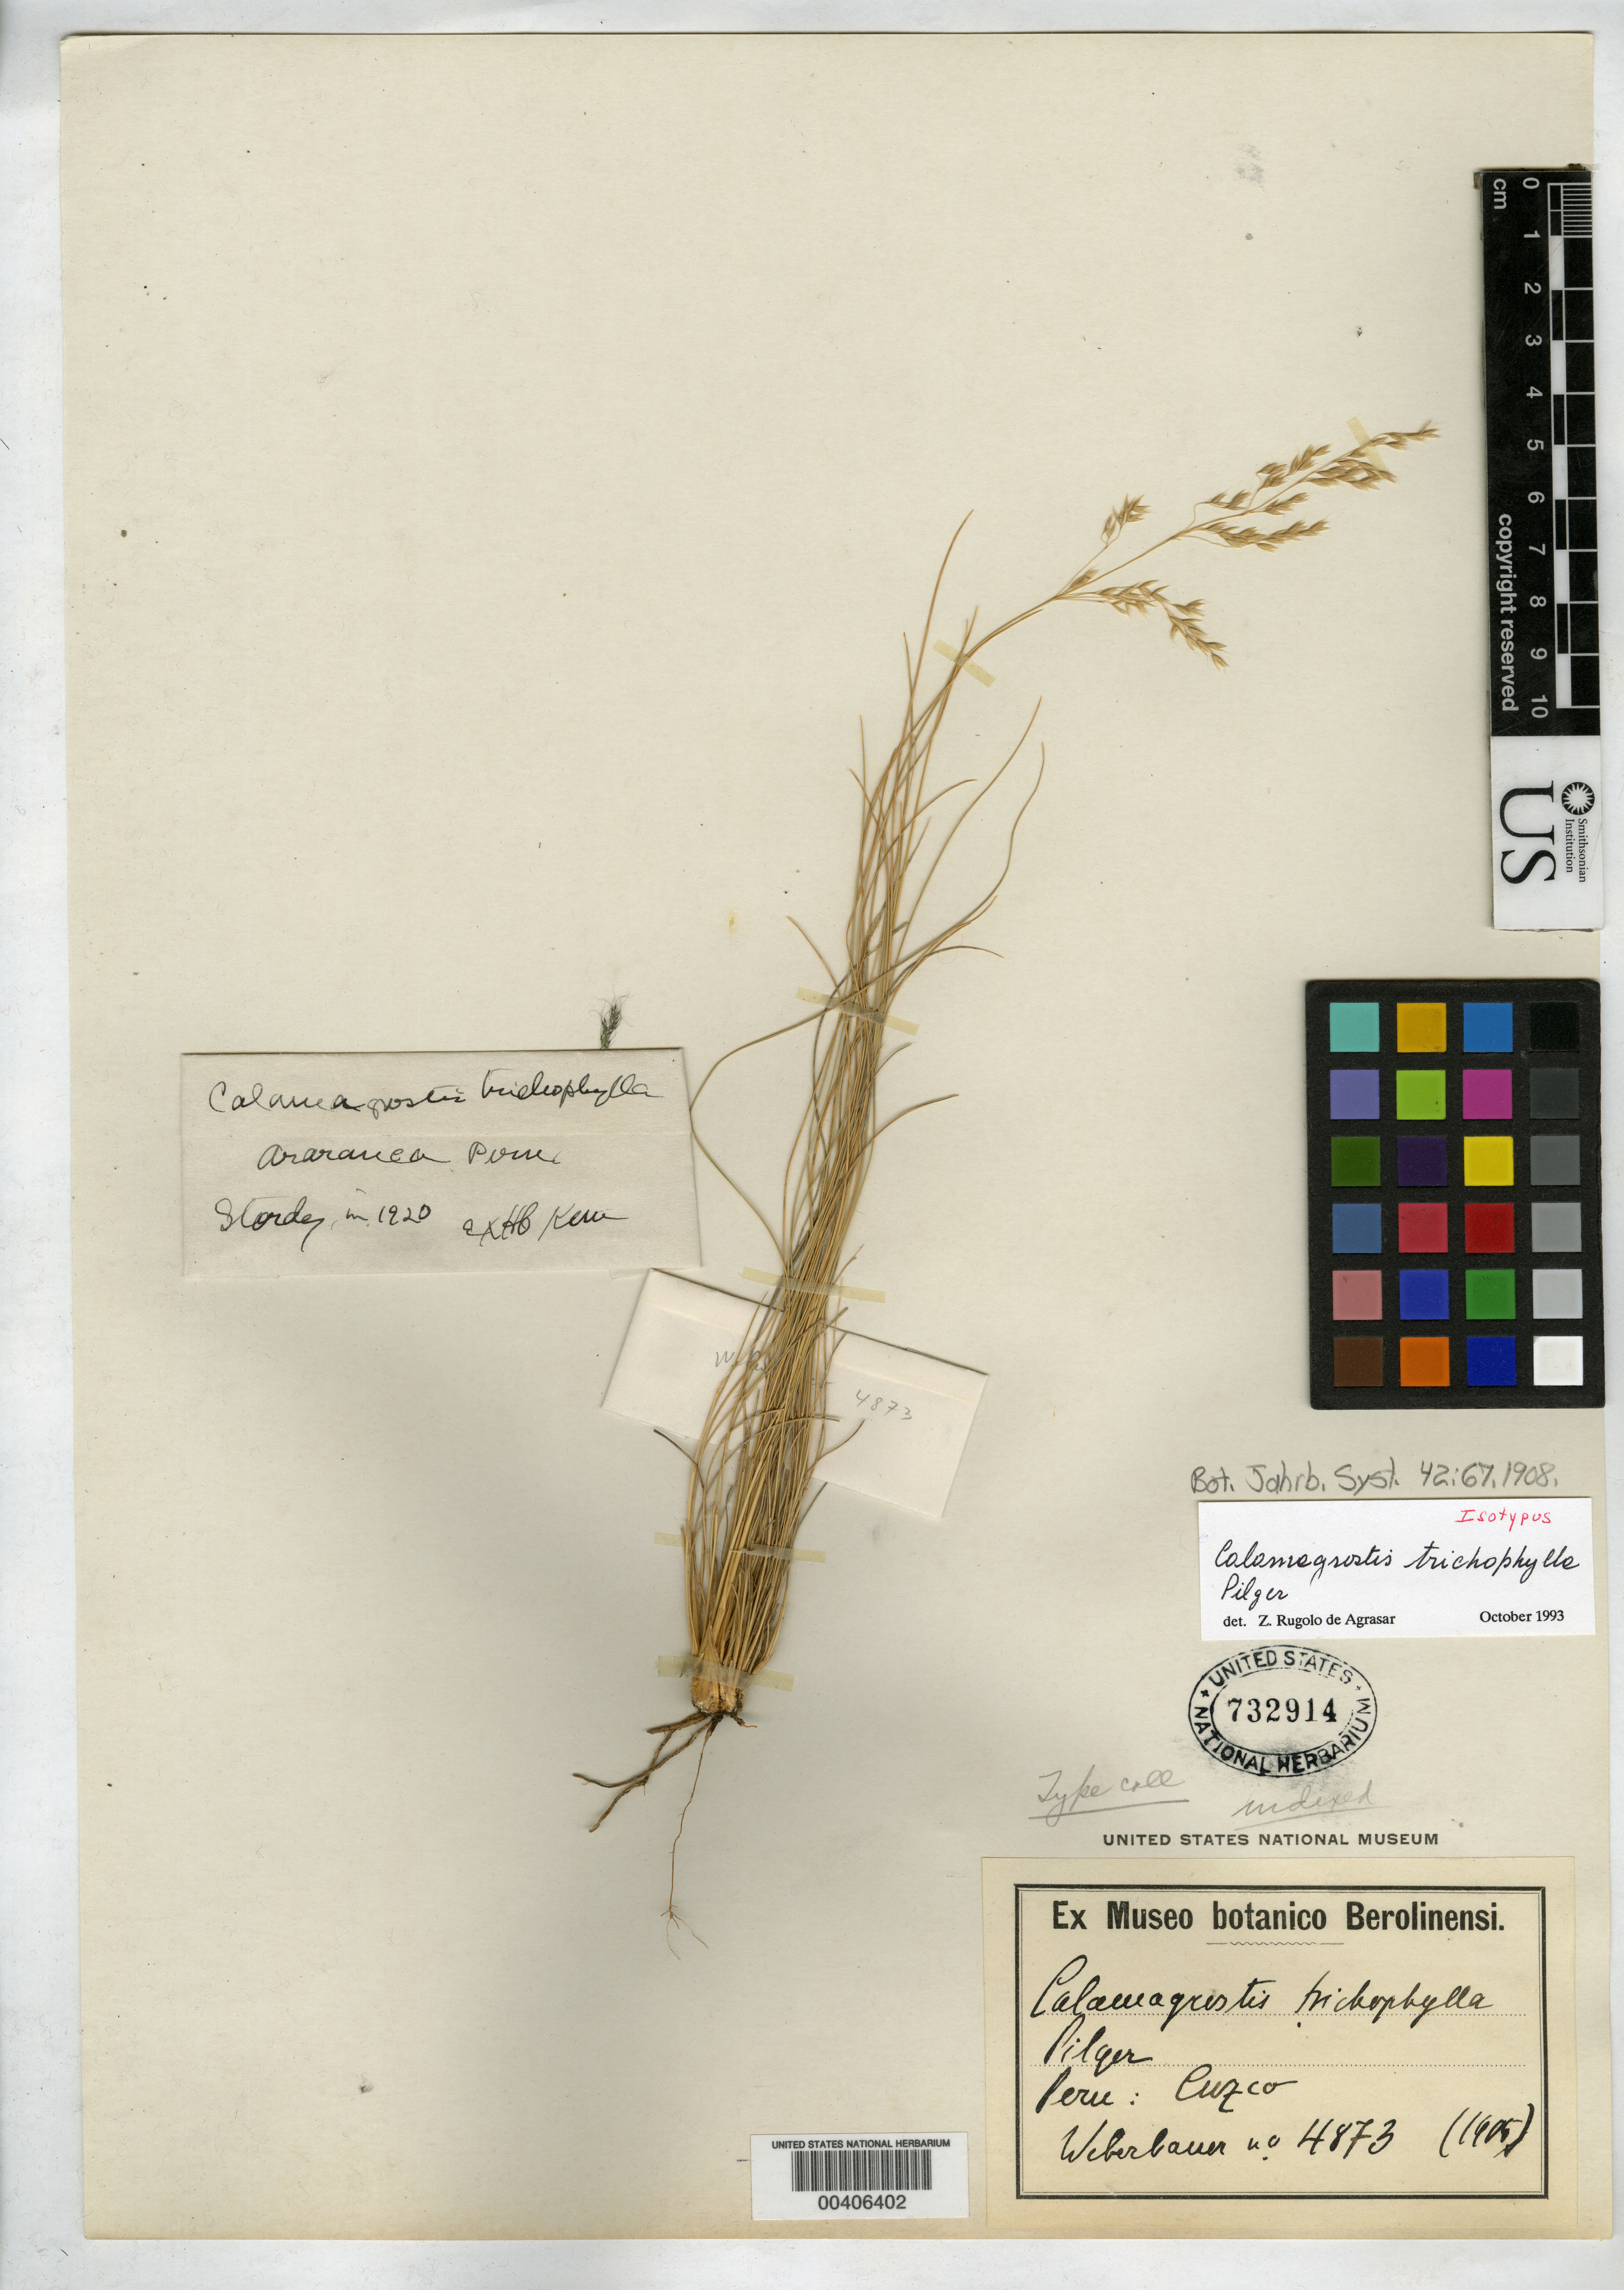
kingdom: Plantae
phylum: Tracheophyta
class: Liliopsida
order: Poales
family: Poaceae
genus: Calamagrostis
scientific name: Calamagrostis trichophylla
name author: Pilg.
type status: Isotype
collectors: A. Weberbauer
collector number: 4873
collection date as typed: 1905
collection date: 1905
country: Peru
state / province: Cusco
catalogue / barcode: US 732914